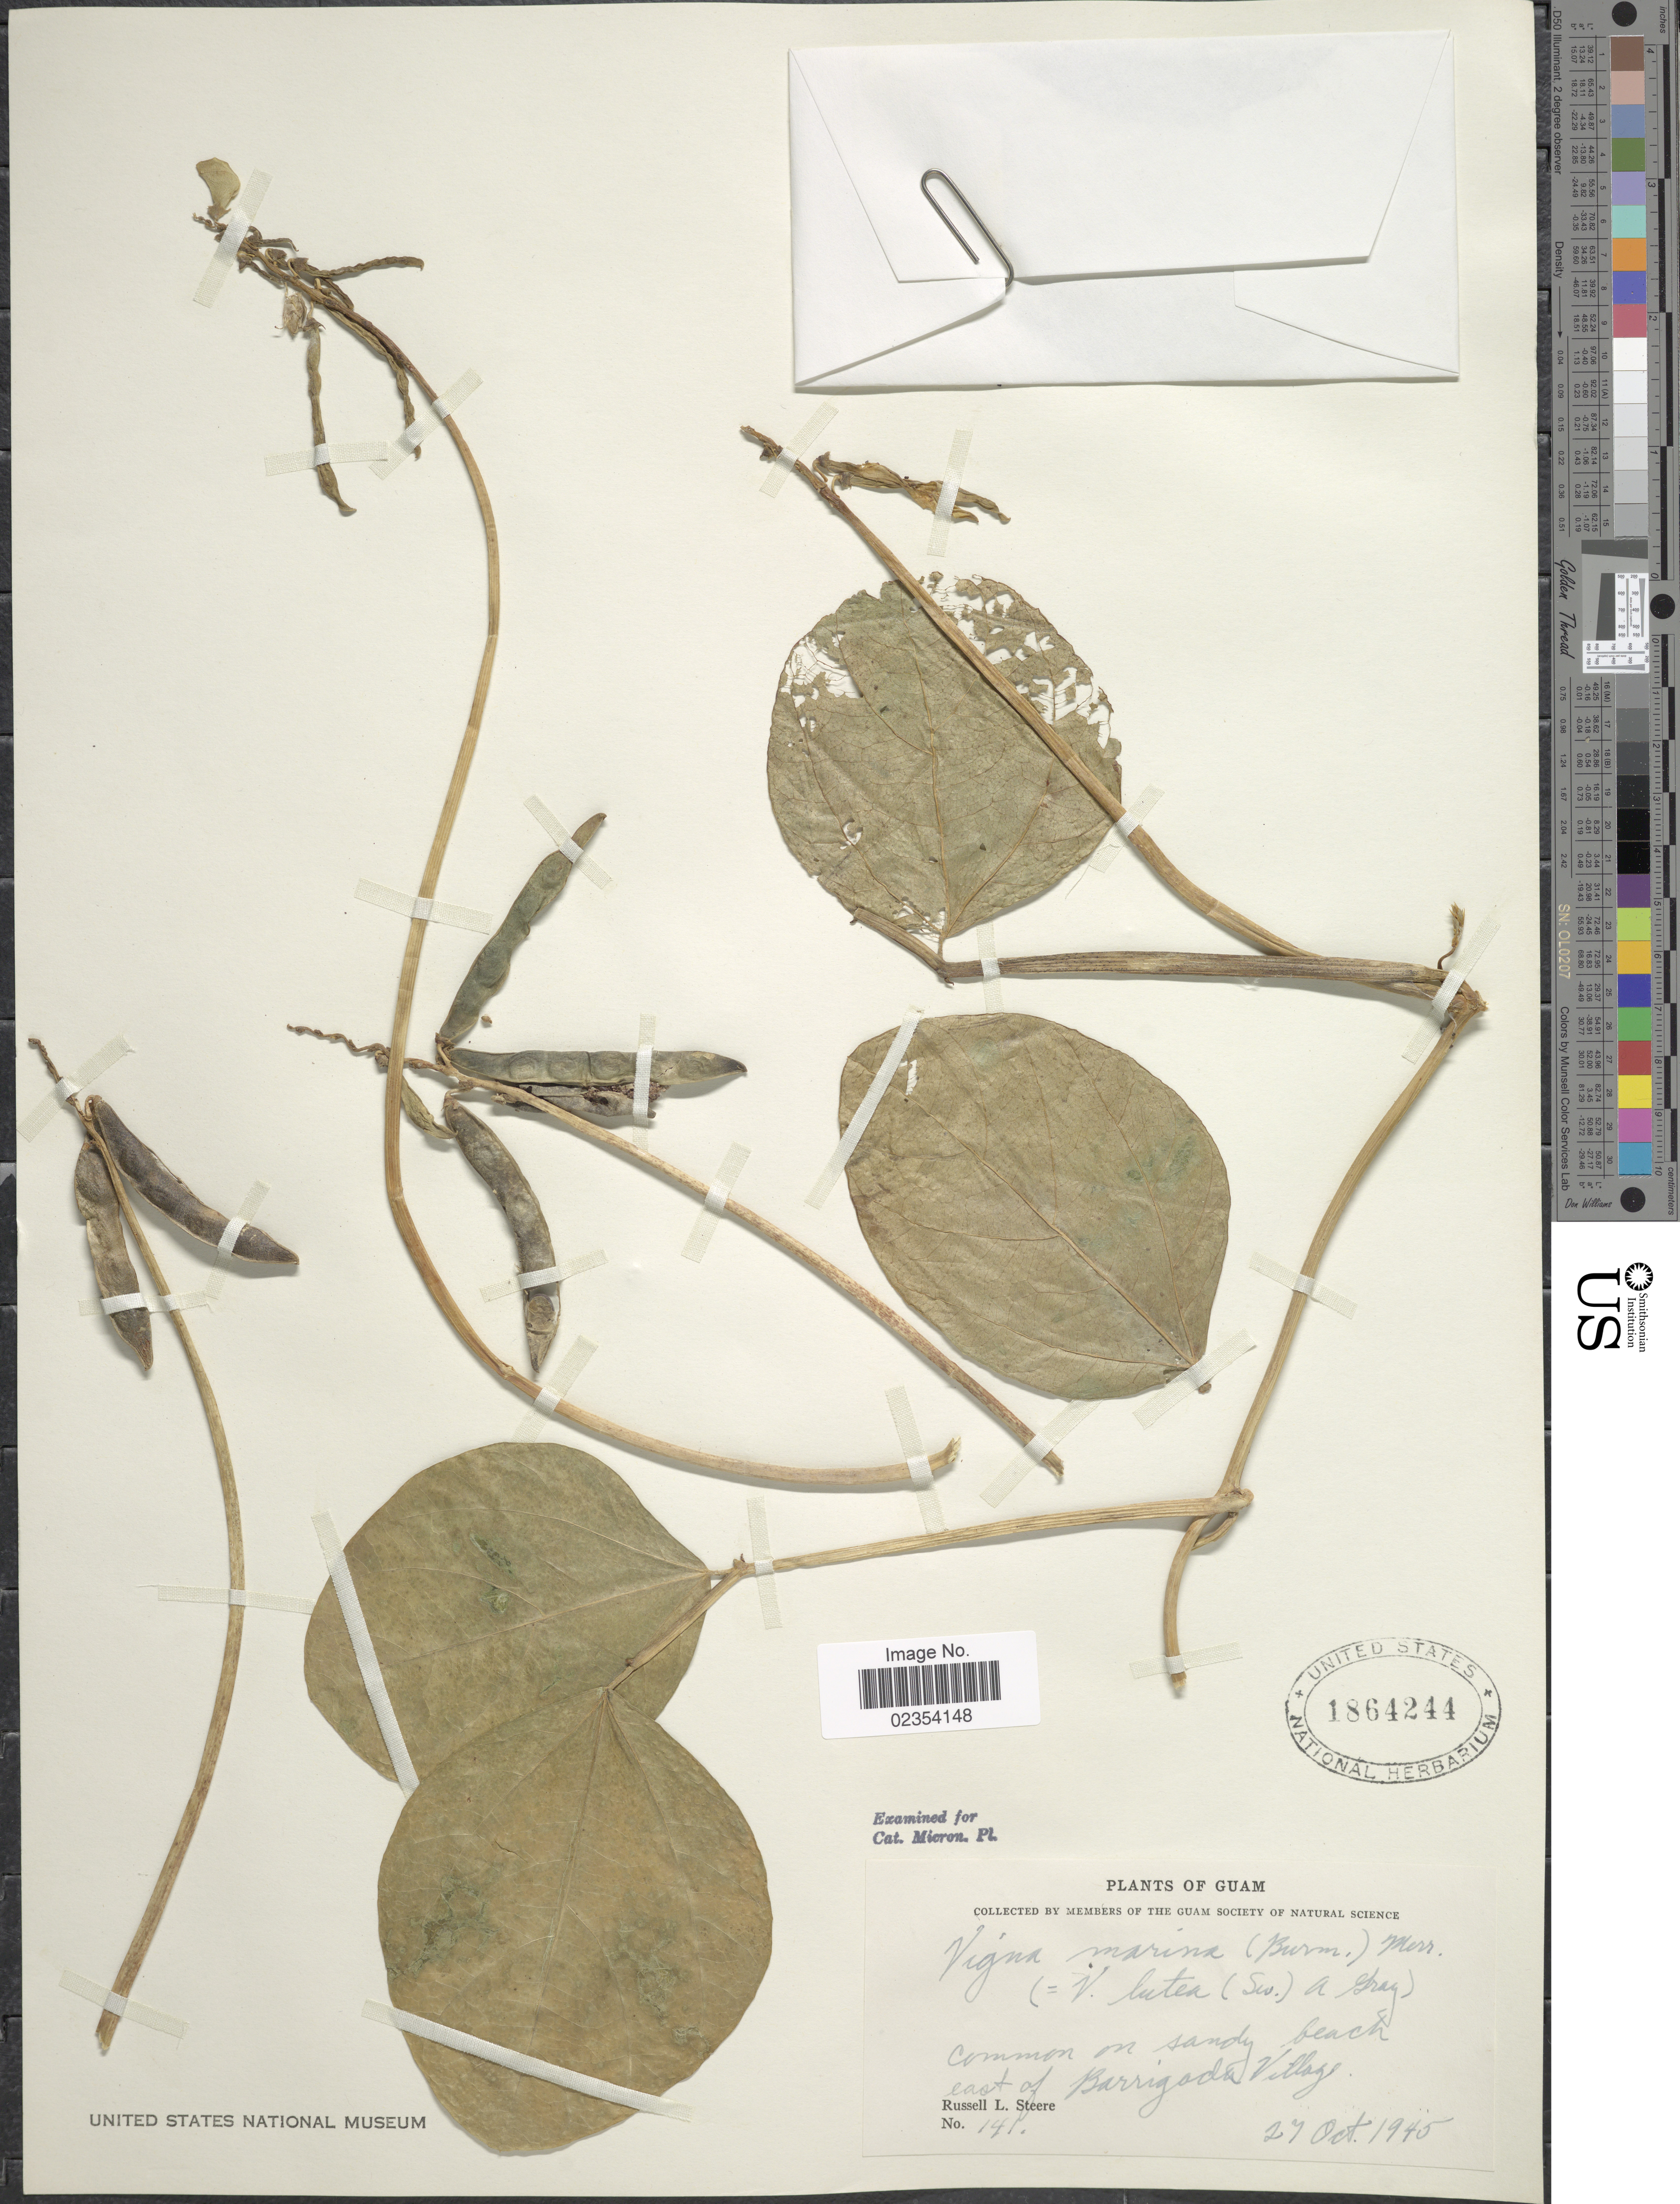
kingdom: Plantae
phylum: Tracheophyta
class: Magnoliopsida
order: Fabales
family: Fabaceae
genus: Vigna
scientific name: Vigna marina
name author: (Burm.) Merr.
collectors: R. L. Steere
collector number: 141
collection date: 1945-10-27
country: Guam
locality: Common on sandy beach east of Barrigade Village.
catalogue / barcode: US 1864244